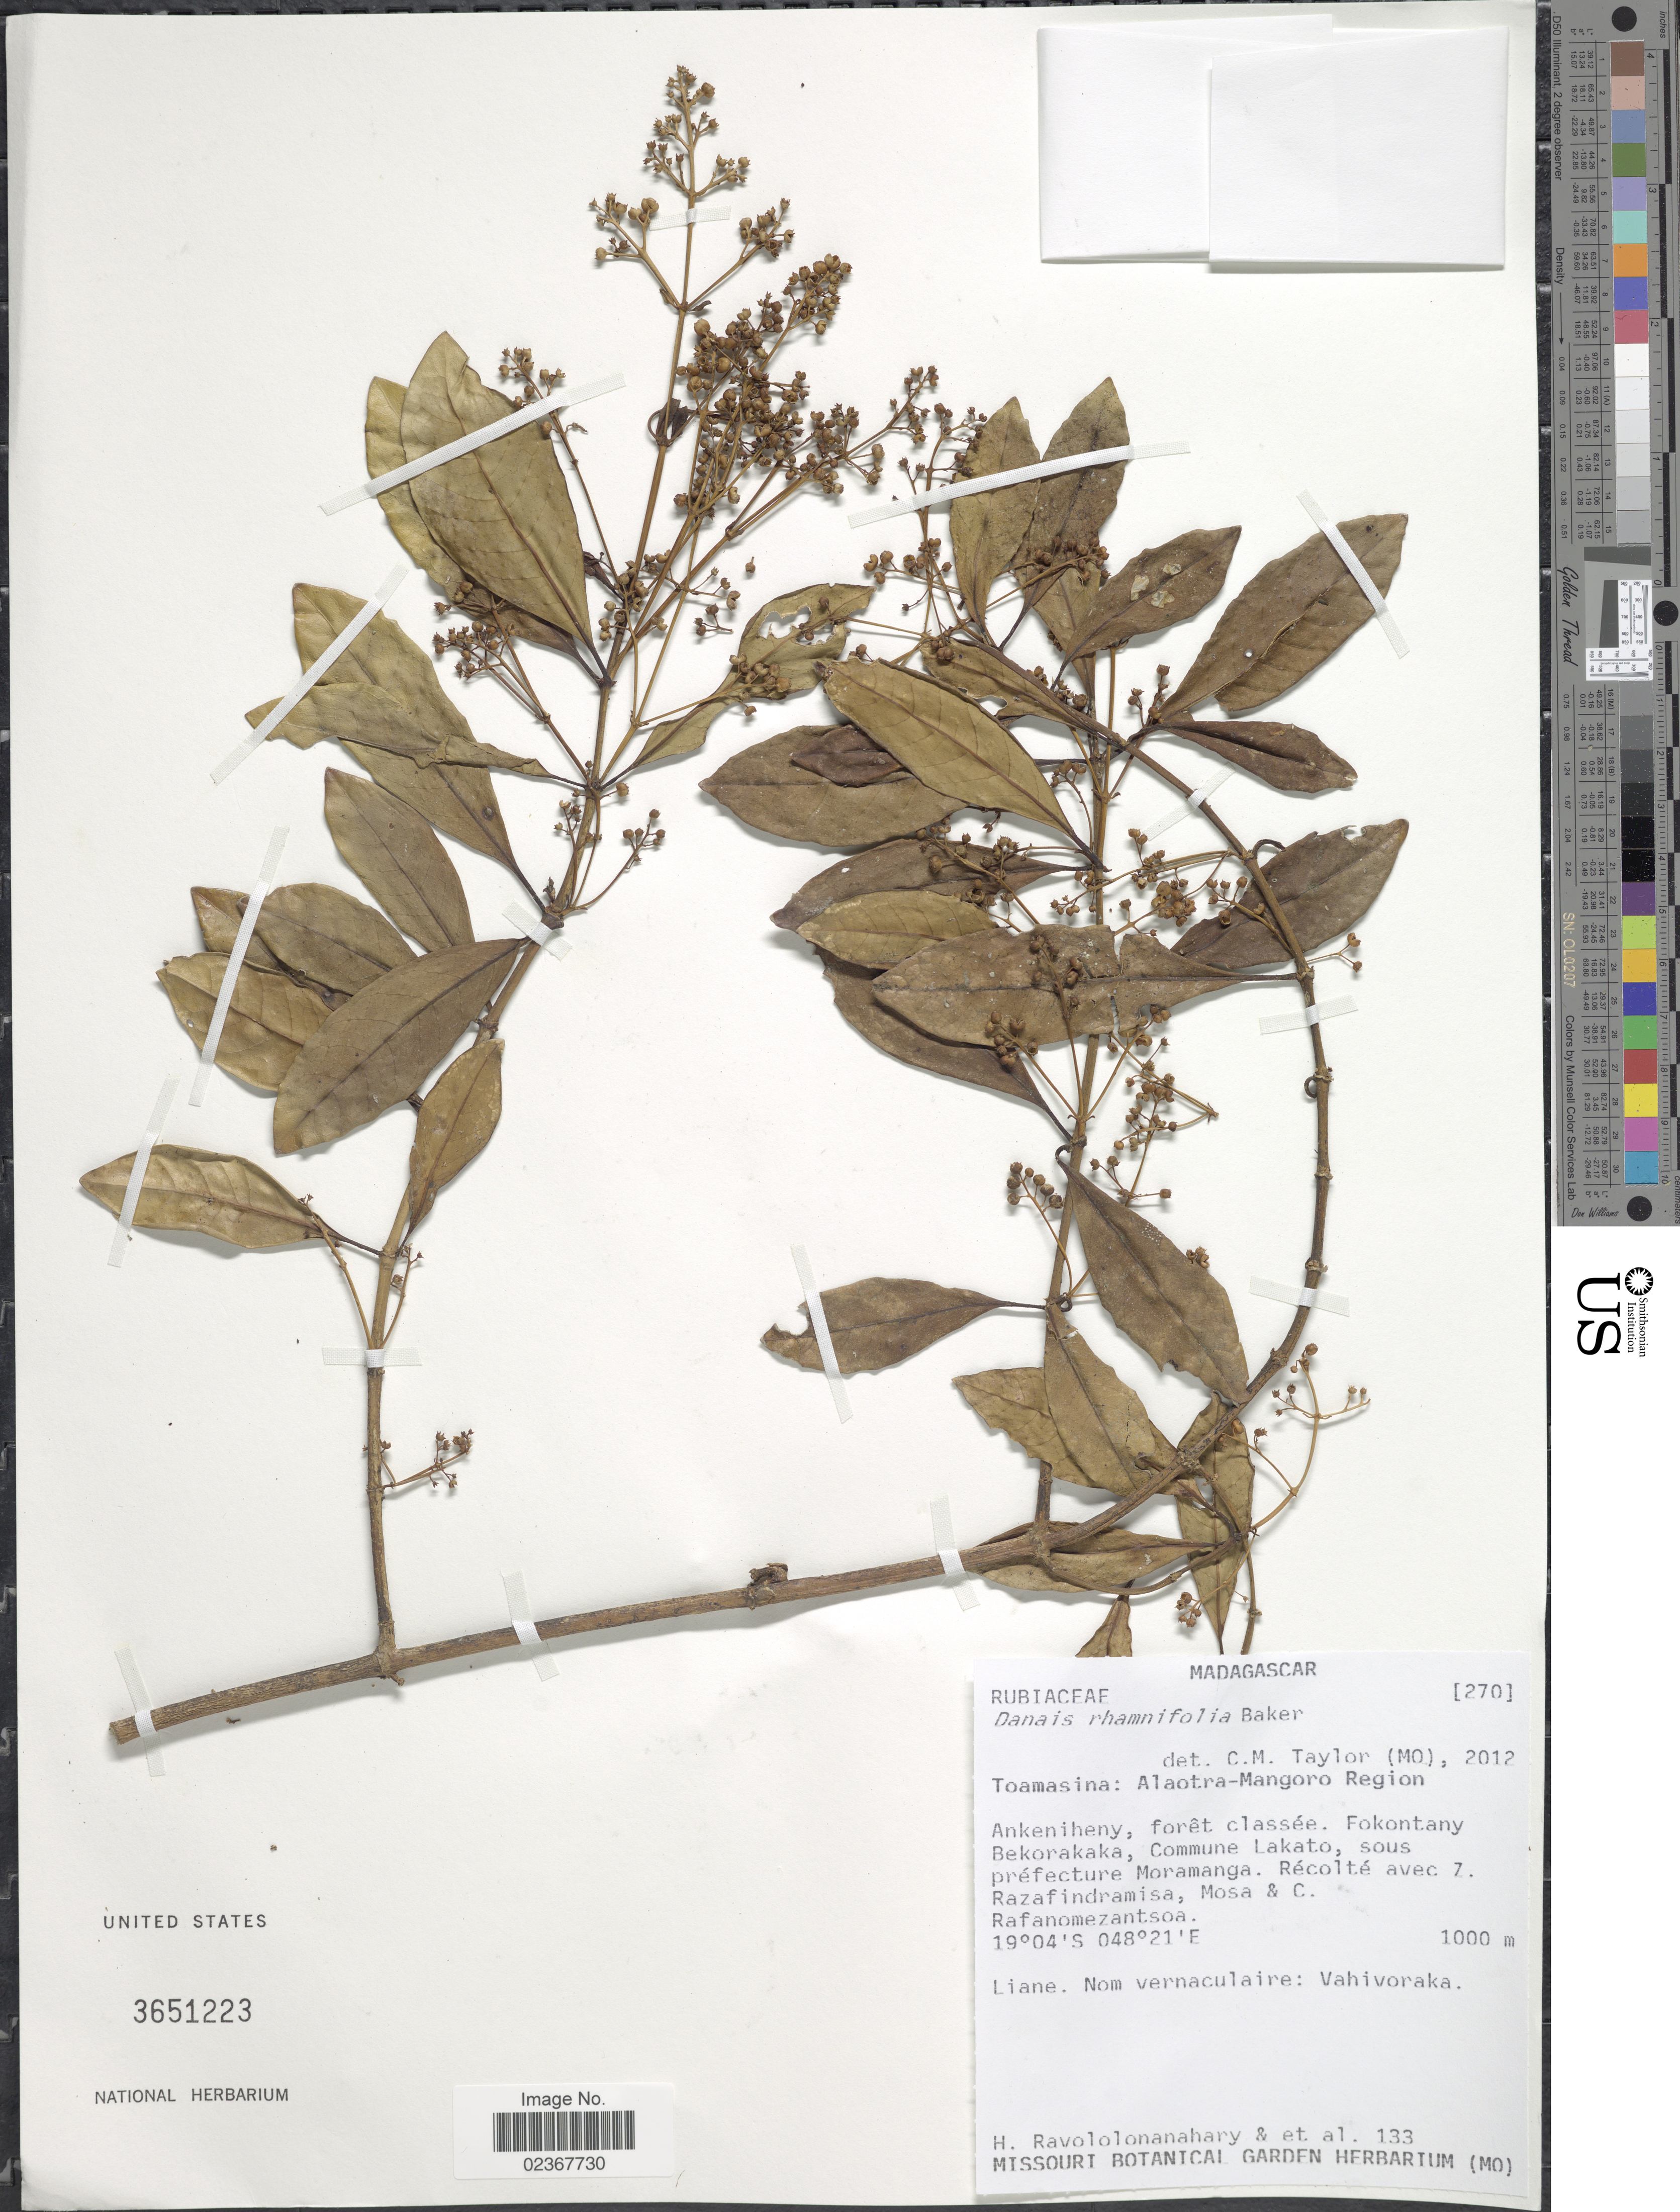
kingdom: Plantae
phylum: Tracheophyta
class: Magnoliopsida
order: Gentianales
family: Rubiaceae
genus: Danais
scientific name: Danais rhamnifolia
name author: Baker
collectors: H. Ravololonanahary & et al.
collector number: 133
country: Madagascar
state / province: Alaotra Mangoro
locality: Alaotra-Mangoro Region, Ankeniheny, forêt classée, Fokontany Bekorakaka, Commune Lakato, sous préfecture Moramanga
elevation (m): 1000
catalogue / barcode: US 3651223